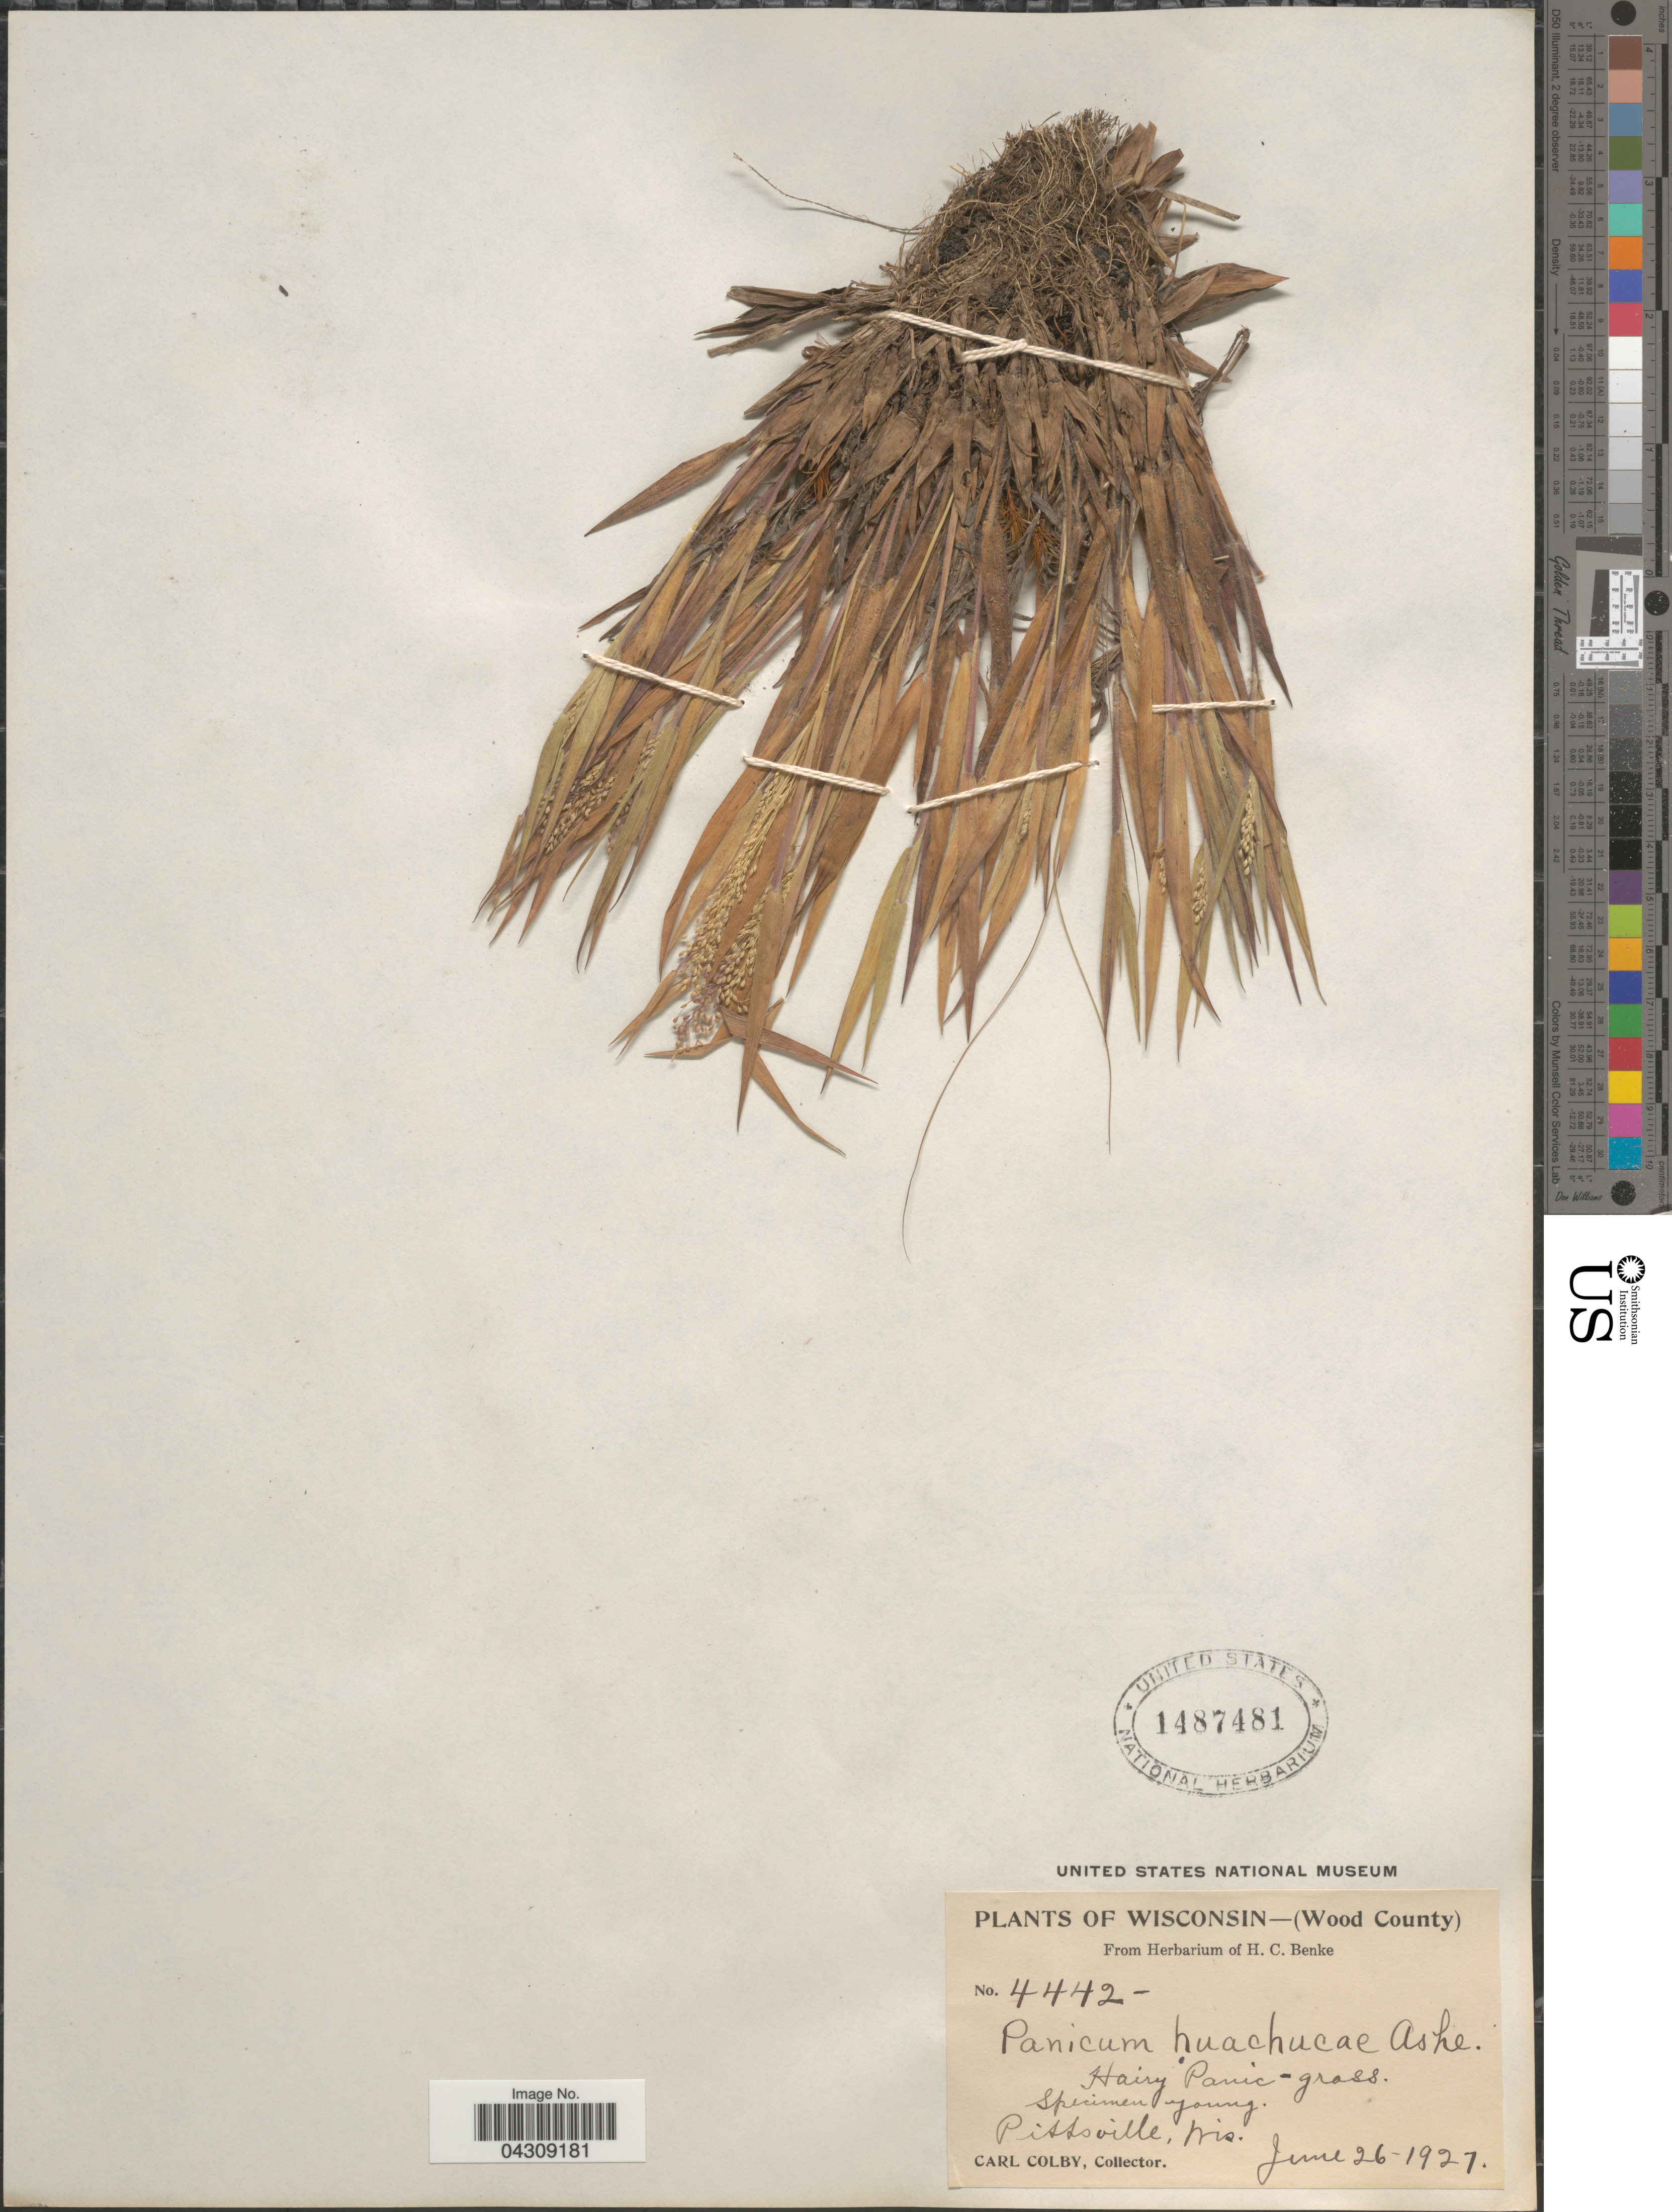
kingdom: Plantae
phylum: Tracheophyta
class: Liliopsida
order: Poales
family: Poaceae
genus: Dichanthelium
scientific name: Dichanthelium acuminatum var. acuminatum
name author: (Sw.) Gould & C.A. Clark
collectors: C. Colby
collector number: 4442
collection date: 1927-06-26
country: United States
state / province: Wisconsin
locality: (Wood County). Pittsville.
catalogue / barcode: US 1487481